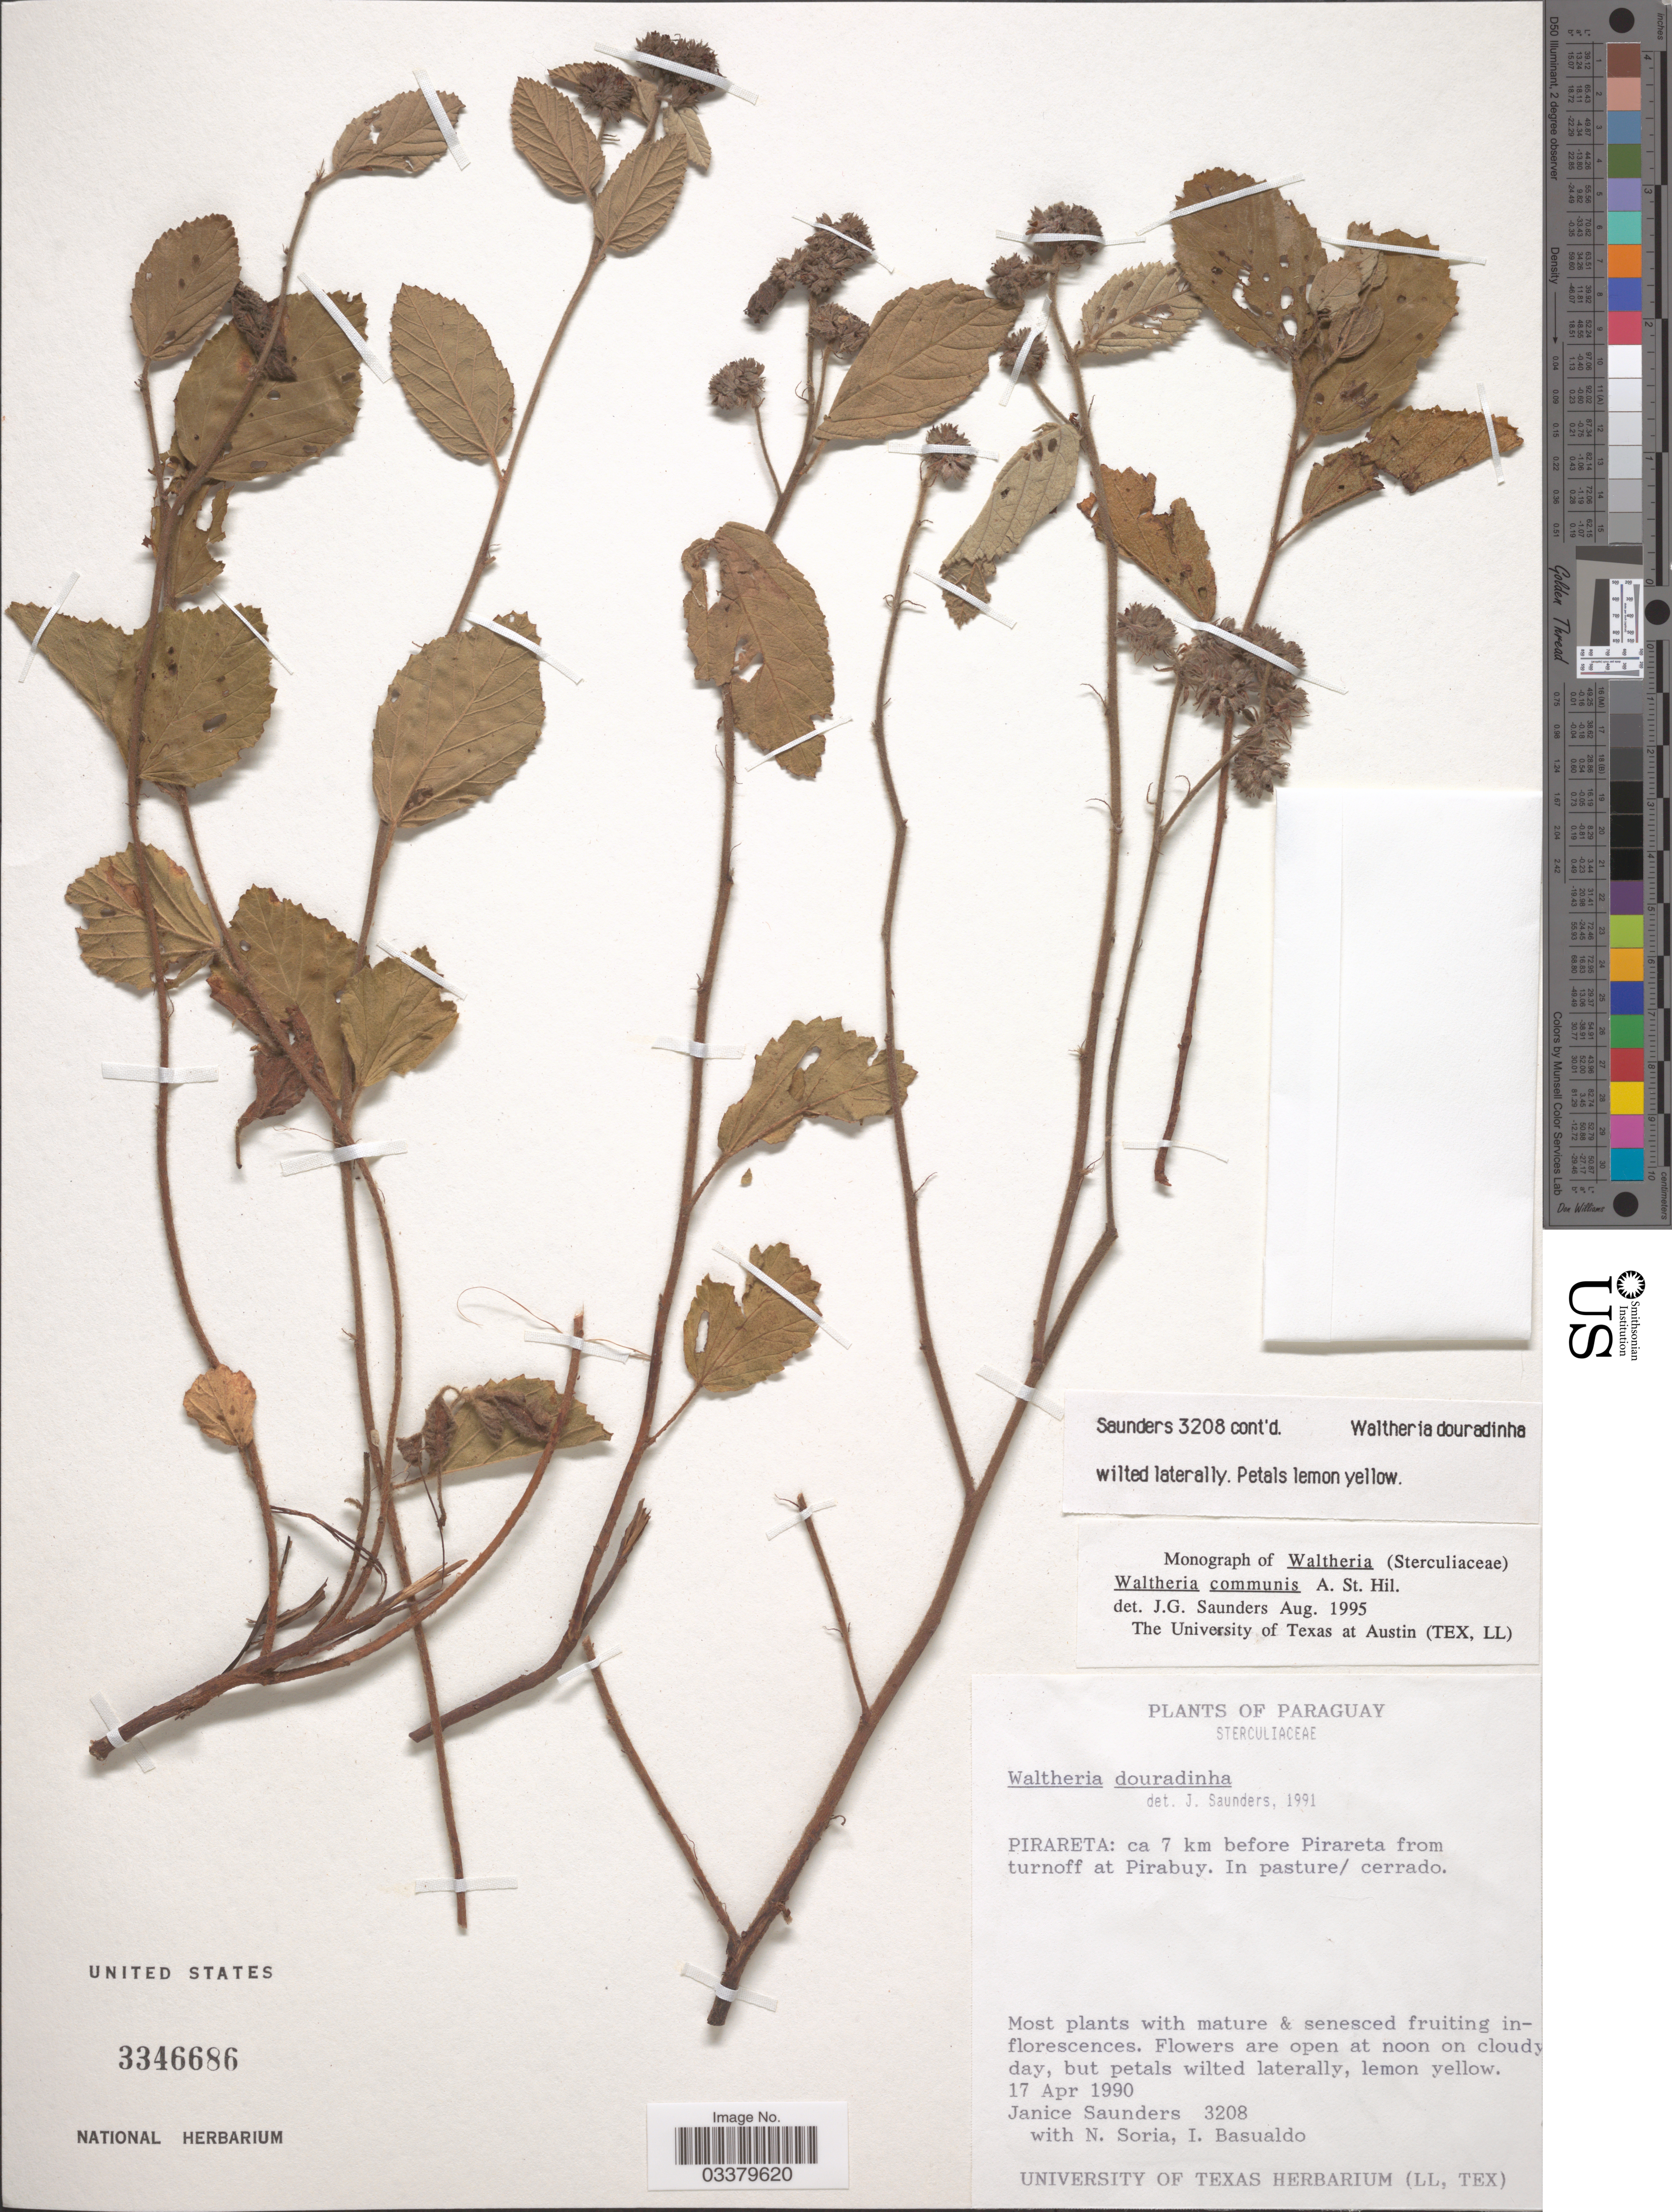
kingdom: Plantae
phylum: Tracheophyta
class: Magnoliopsida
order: Malvales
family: Malvaceae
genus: Waltheria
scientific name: Waltheria communis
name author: A. St.-Hil.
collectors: J. G. Saunders, N. Soria & I. Basualdo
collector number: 3208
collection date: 1990-04-17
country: Paraguay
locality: Pirareta: ca 7 km before Pirareta from turnoff at Pirabuy.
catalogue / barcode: US 3346686